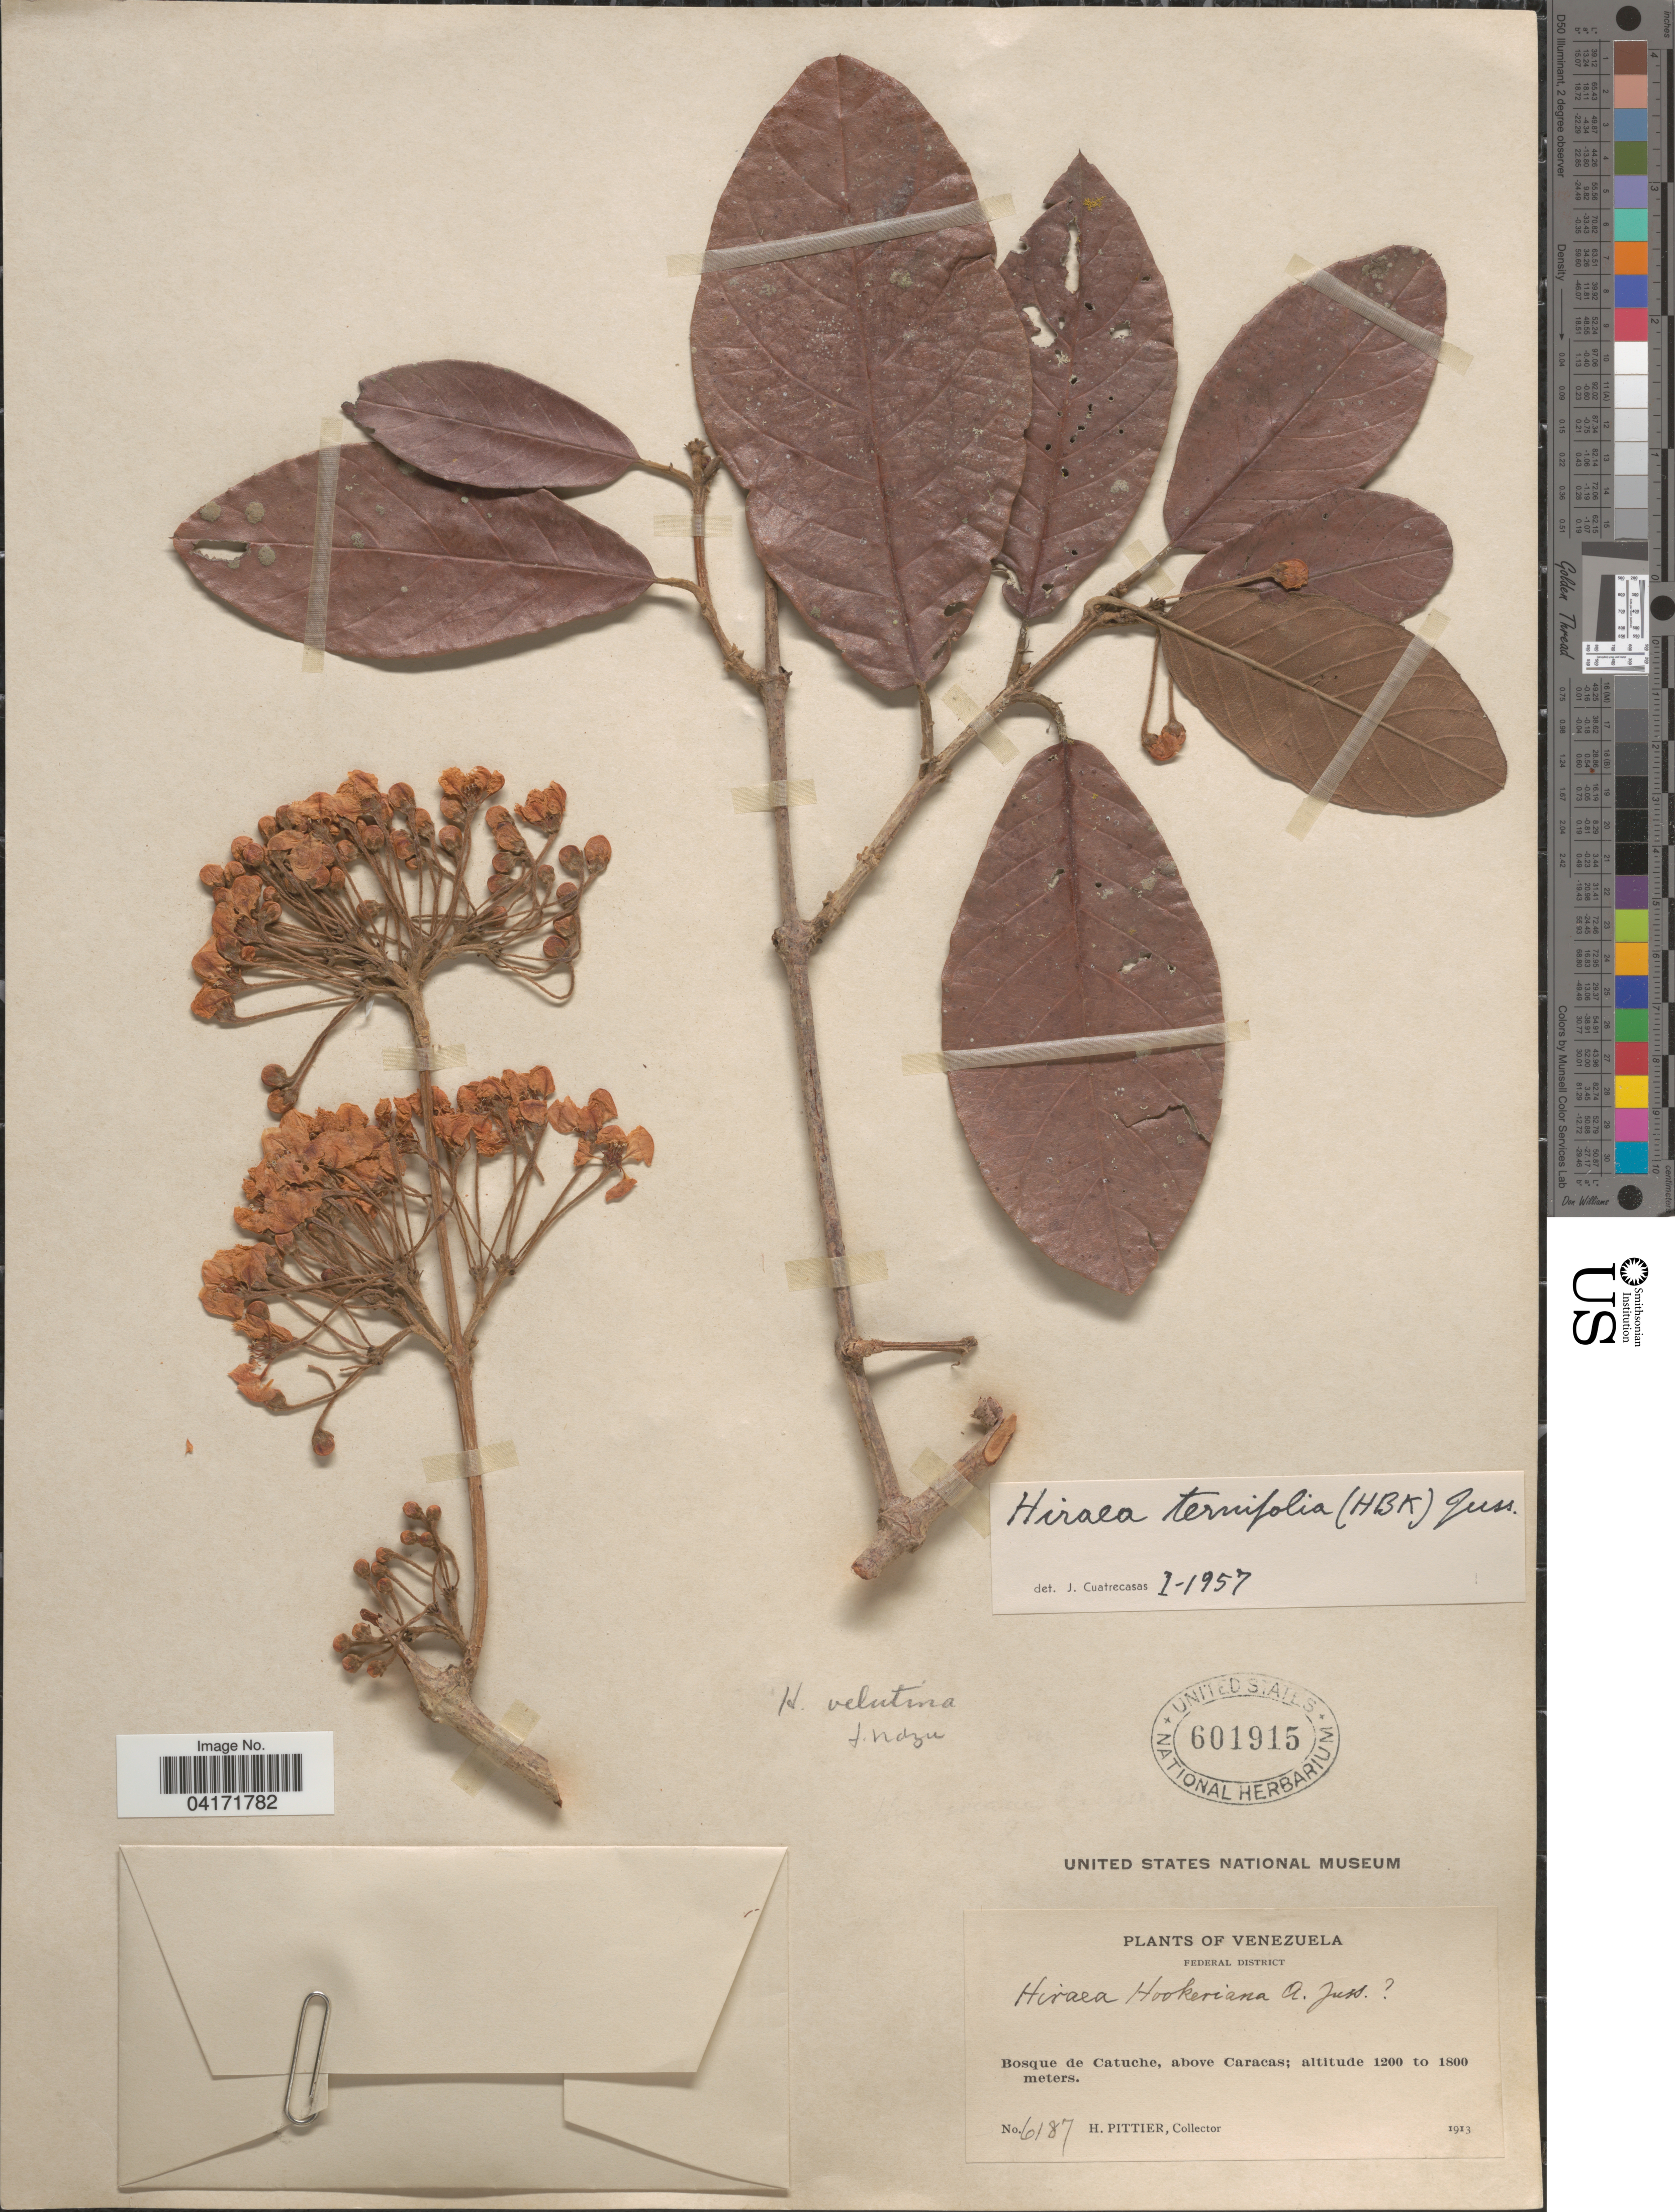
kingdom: Plantae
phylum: Tracheophyta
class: Magnoliopsida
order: Malpighiales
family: Malpighiaceae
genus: Hiraea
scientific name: Hiraea ternifolia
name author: (Kunth) A. Juss.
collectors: H. F. Pittier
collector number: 6187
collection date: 1913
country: Venezuela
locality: Federal District. Bosque de Catuche, above Caracas.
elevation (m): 1200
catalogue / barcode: US 601915